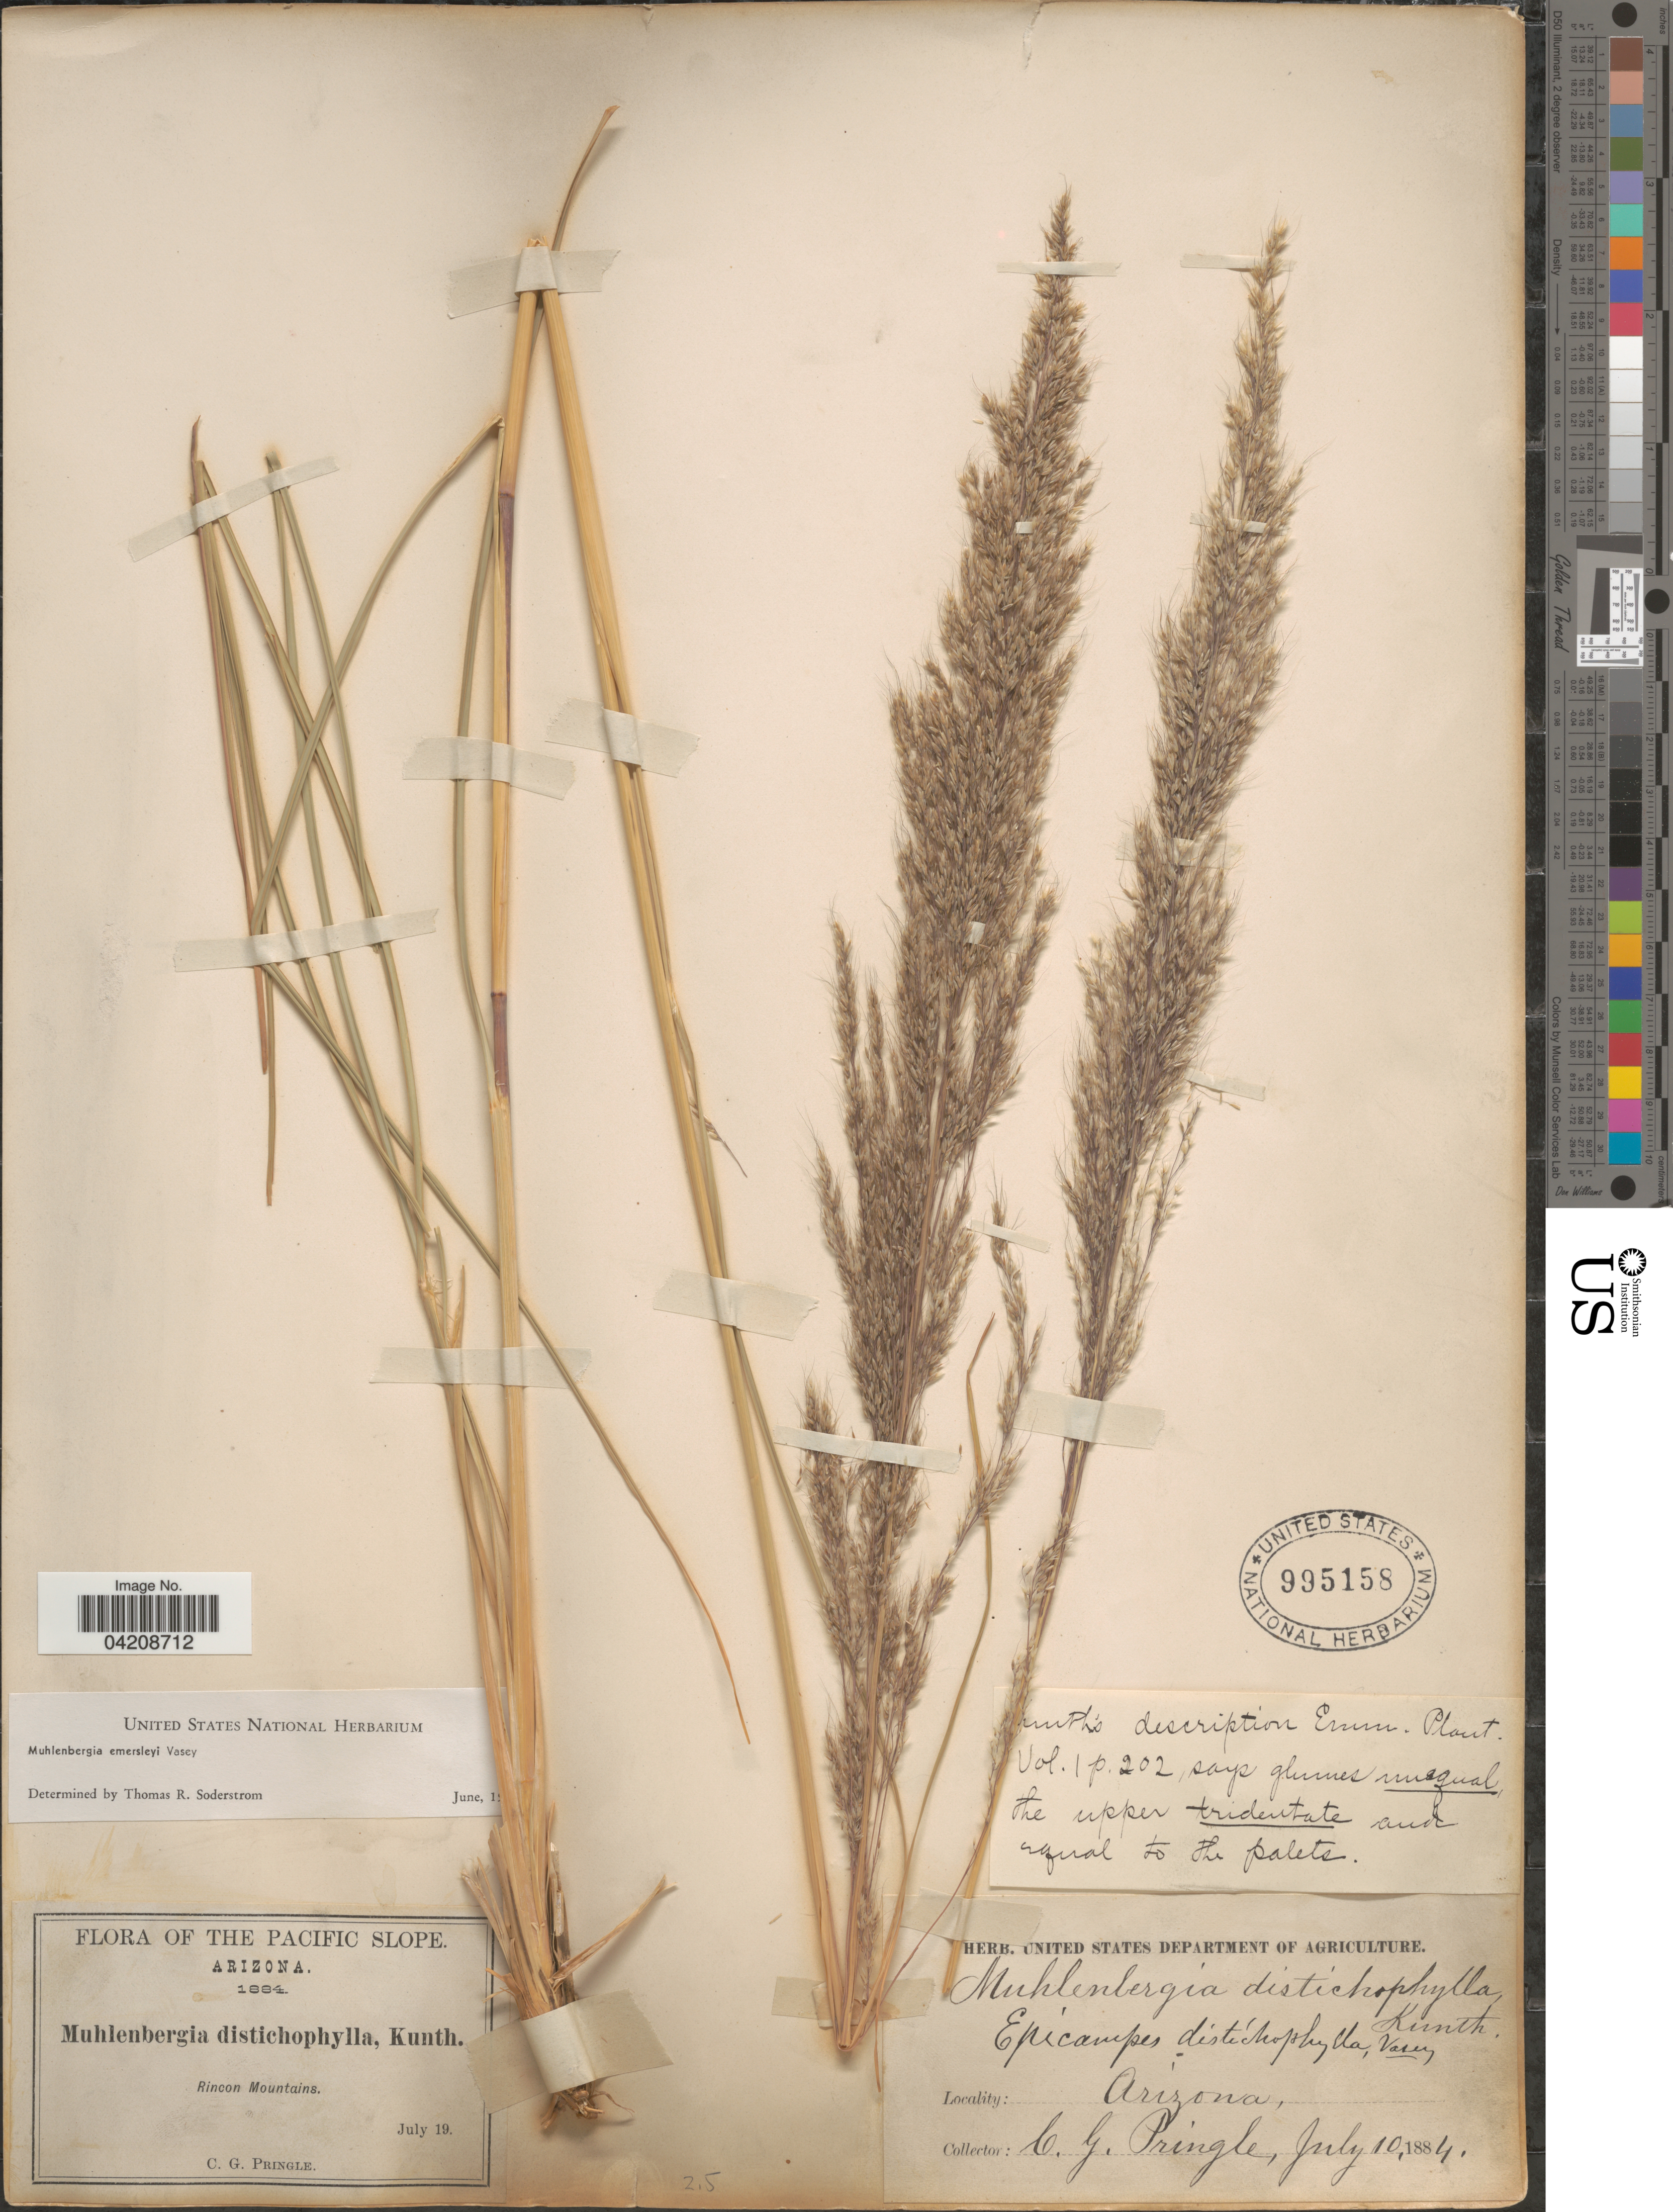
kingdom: Plantae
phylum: Tracheophyta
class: Liliopsida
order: Poales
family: Poaceae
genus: Muhlenbergia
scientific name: Muhlenbergia emersleyi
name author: Vasey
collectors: C. G. Pringle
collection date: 1884-07-10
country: United States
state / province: Arizona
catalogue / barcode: US 995158-2